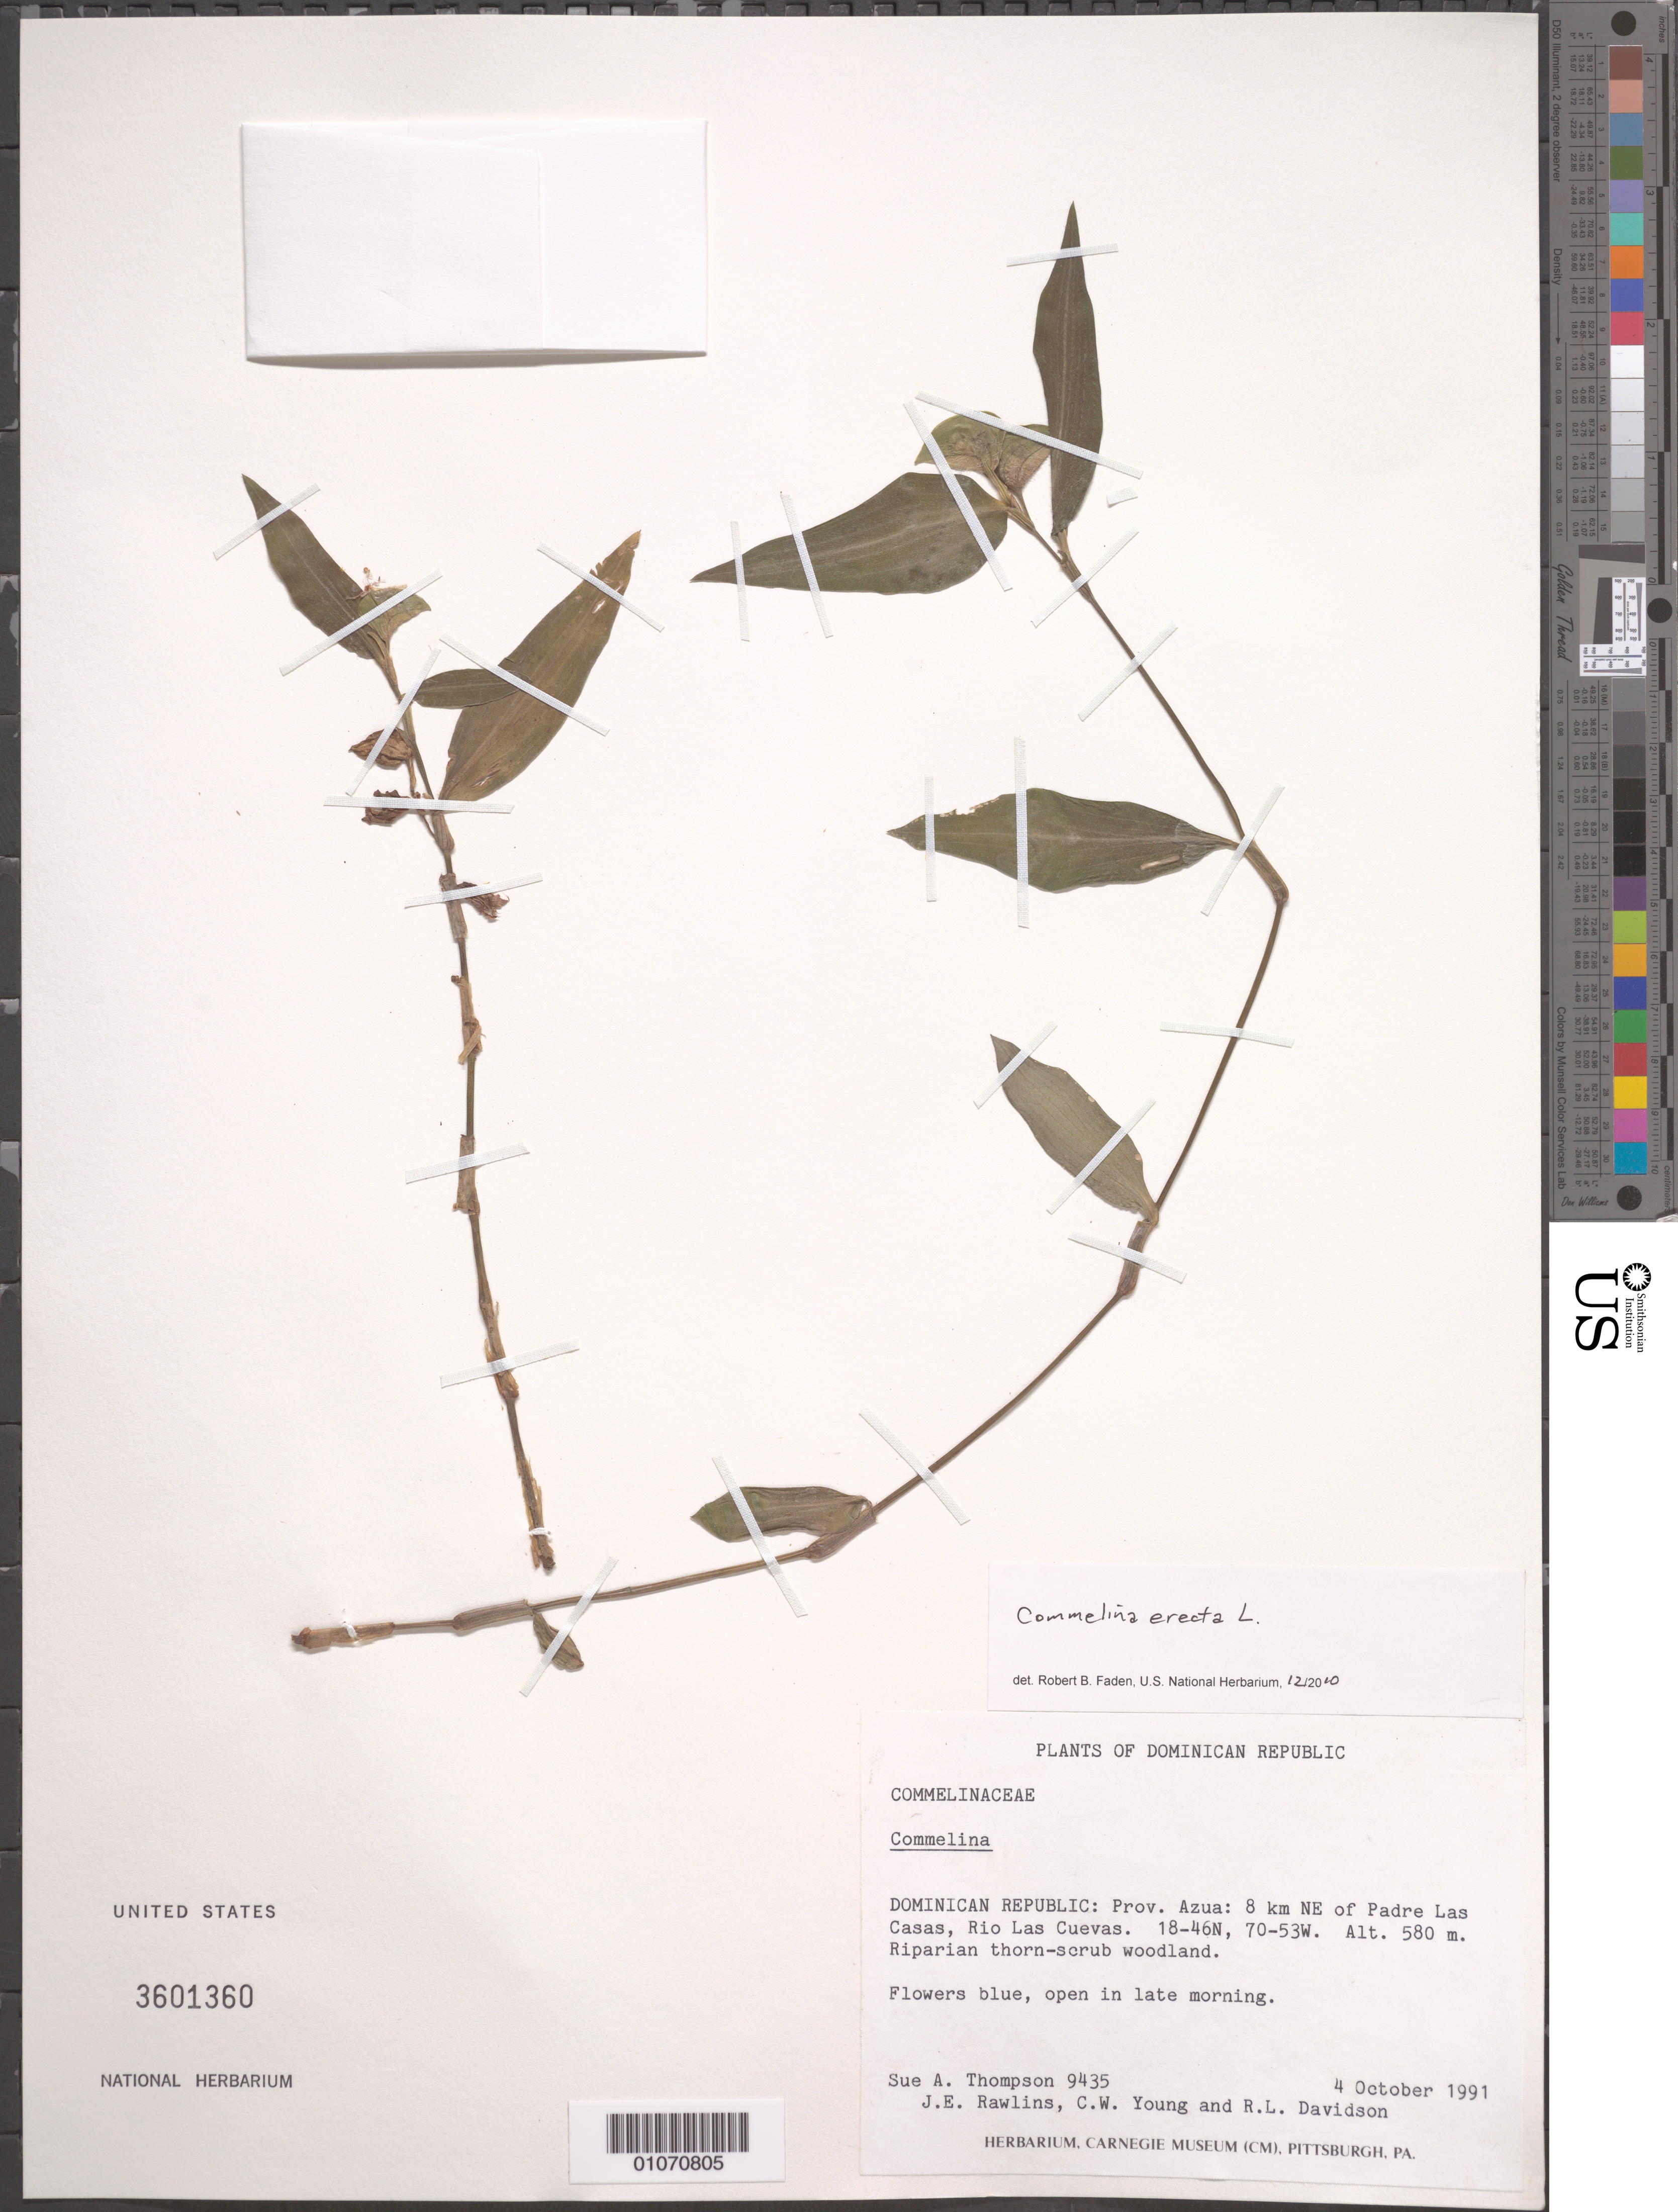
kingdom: Plantae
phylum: Tracheophyta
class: Liliopsida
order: Commelinales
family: Commelinaceae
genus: Commelina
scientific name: Commelina erecta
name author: L.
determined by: Faden, Robert B., (US), Smithsonian Institution - National Museum of Natural History (UNITED STATES)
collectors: S. A. Thompson, J. Rawlins, C. Young & R. Davidson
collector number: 9435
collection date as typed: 04 Oct 1991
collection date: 1991-10-04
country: Dominican Republic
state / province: Azua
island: Hispaniola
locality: Padre Las Casas, 8 km NE of; Rio Las Cuevas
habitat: Riparian thorn scrub woodland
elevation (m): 580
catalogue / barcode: US 3601360